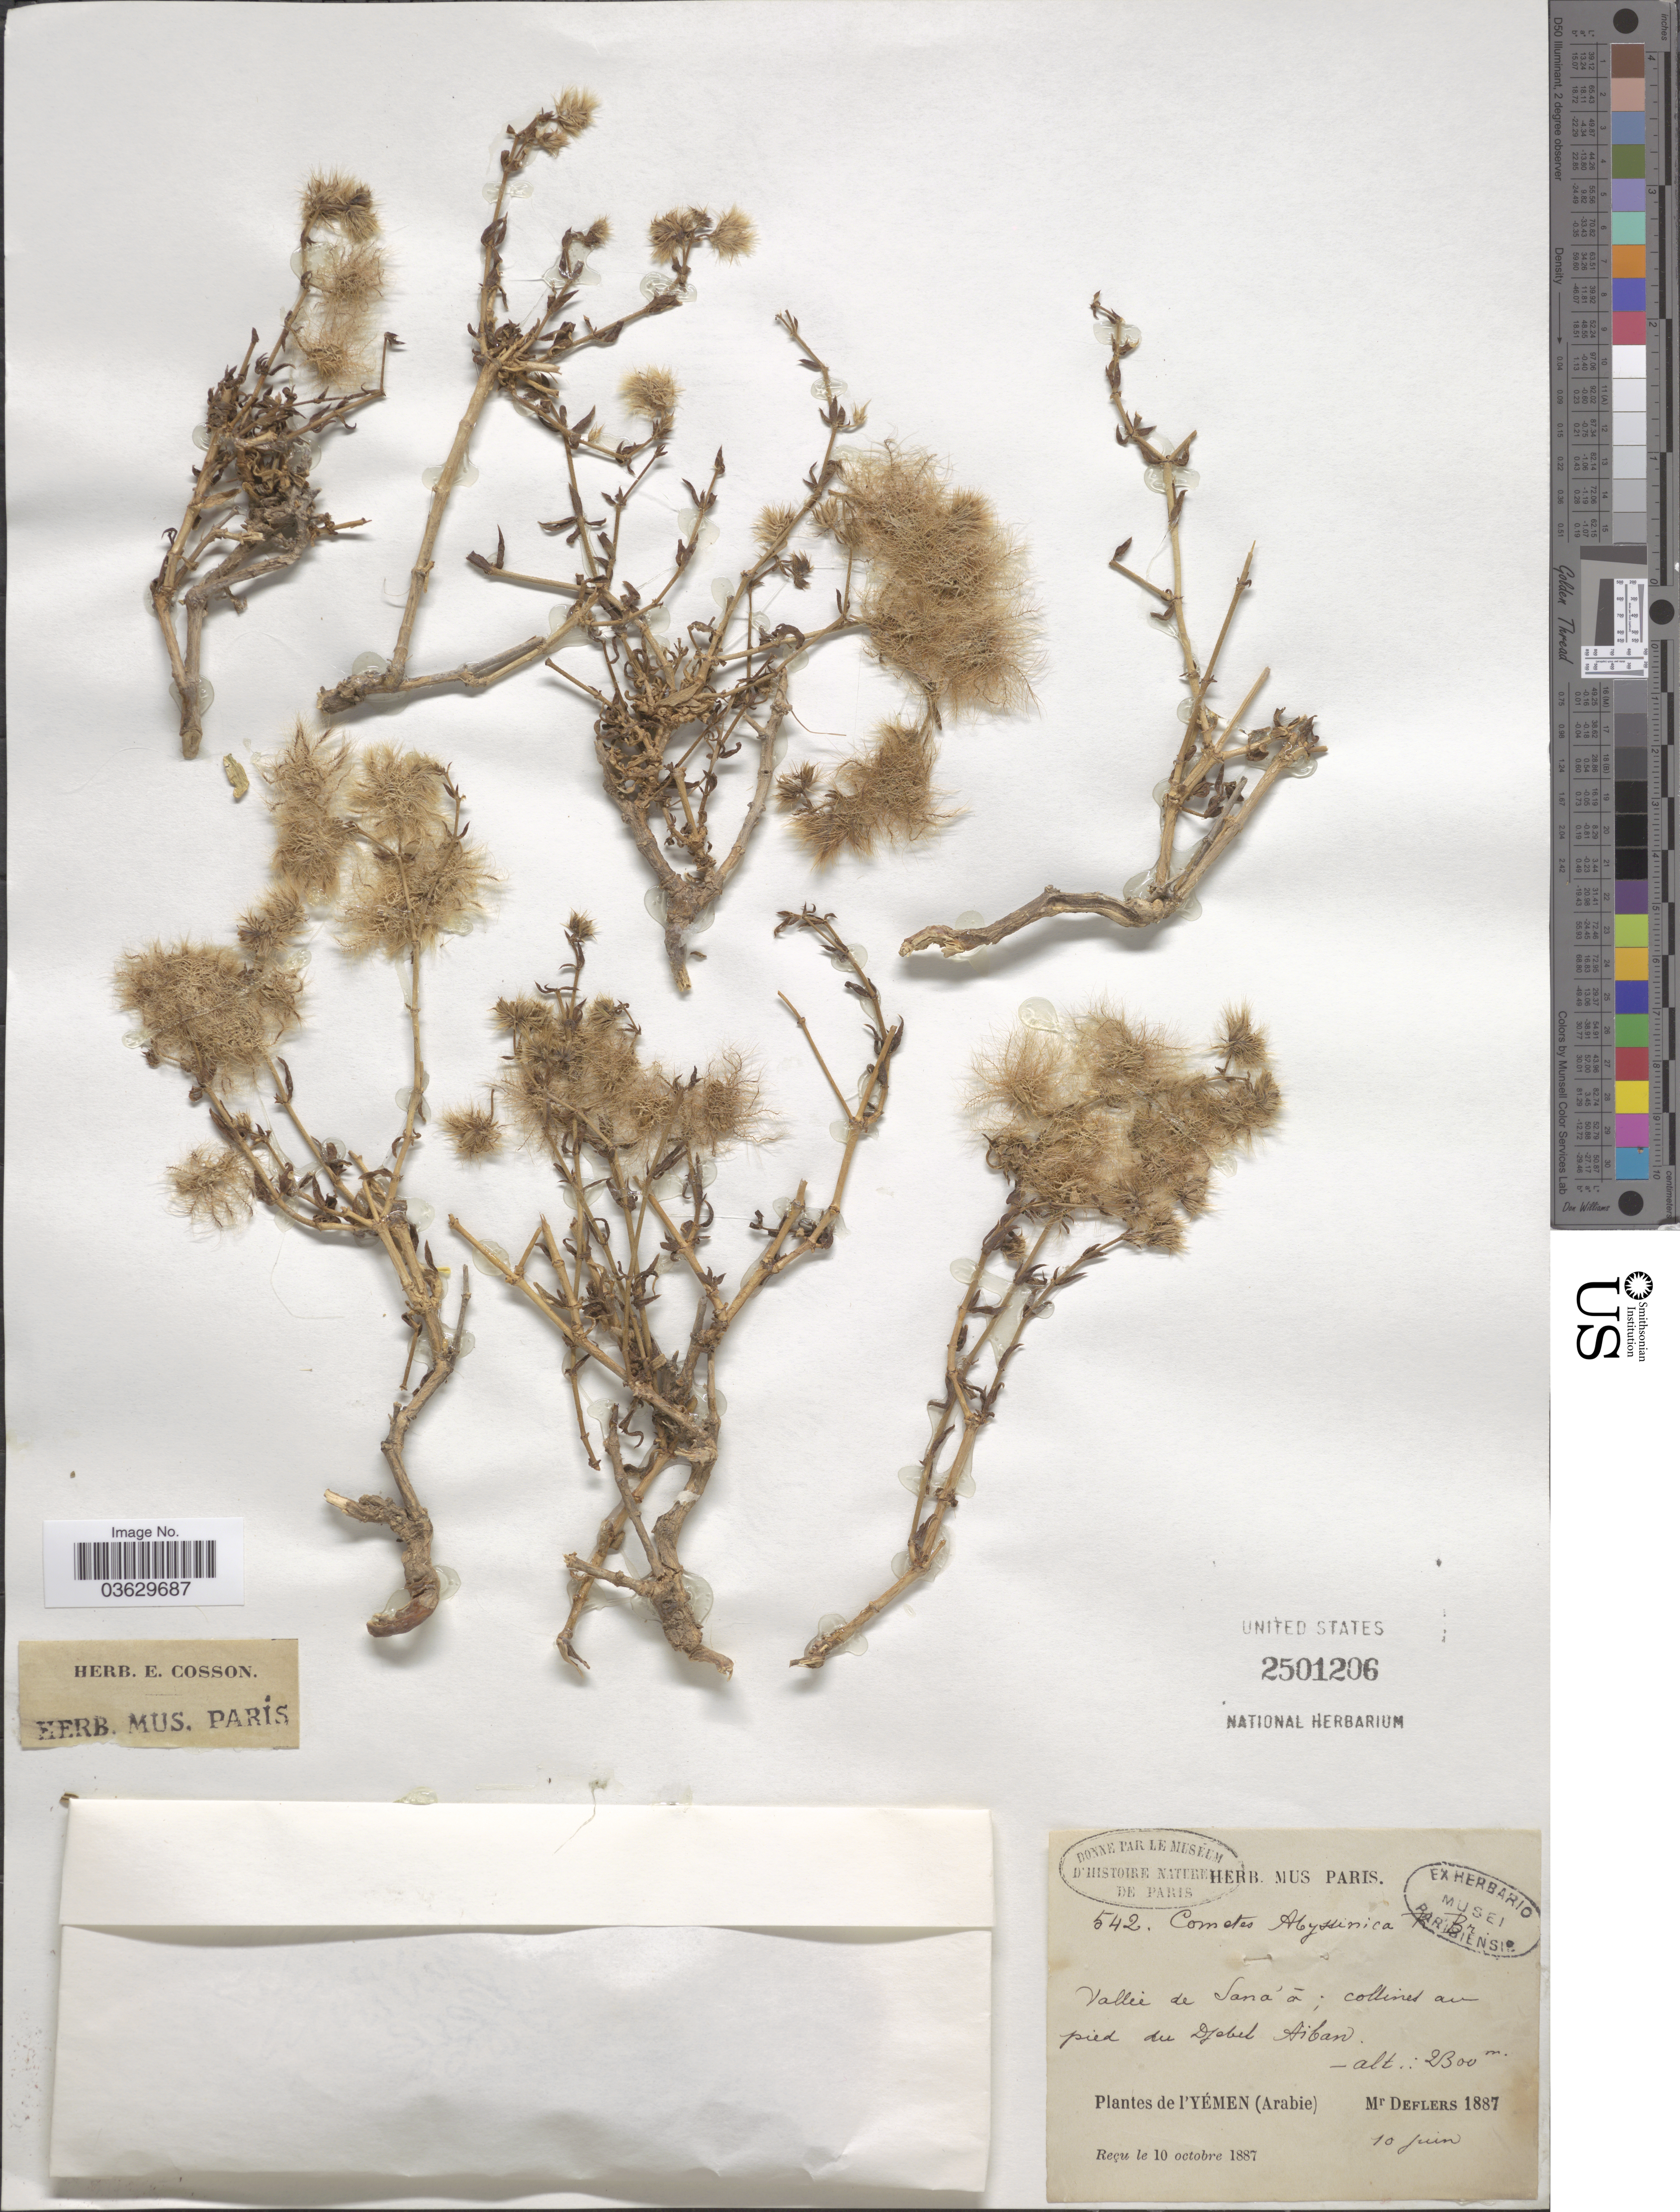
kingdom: Plantae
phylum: Tracheophyta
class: Magnoliopsida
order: Caryophyllales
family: Caryophyllaceae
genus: Cometes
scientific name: Cometes abyssinica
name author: R. Br. ex Wall.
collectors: -. Deflers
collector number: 542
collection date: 1887-06-10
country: Yemen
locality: Valleé de Santa á; collines au pied du Djabel Aiban. L'Yemen (Arabie).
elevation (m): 2300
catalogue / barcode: US 2501206